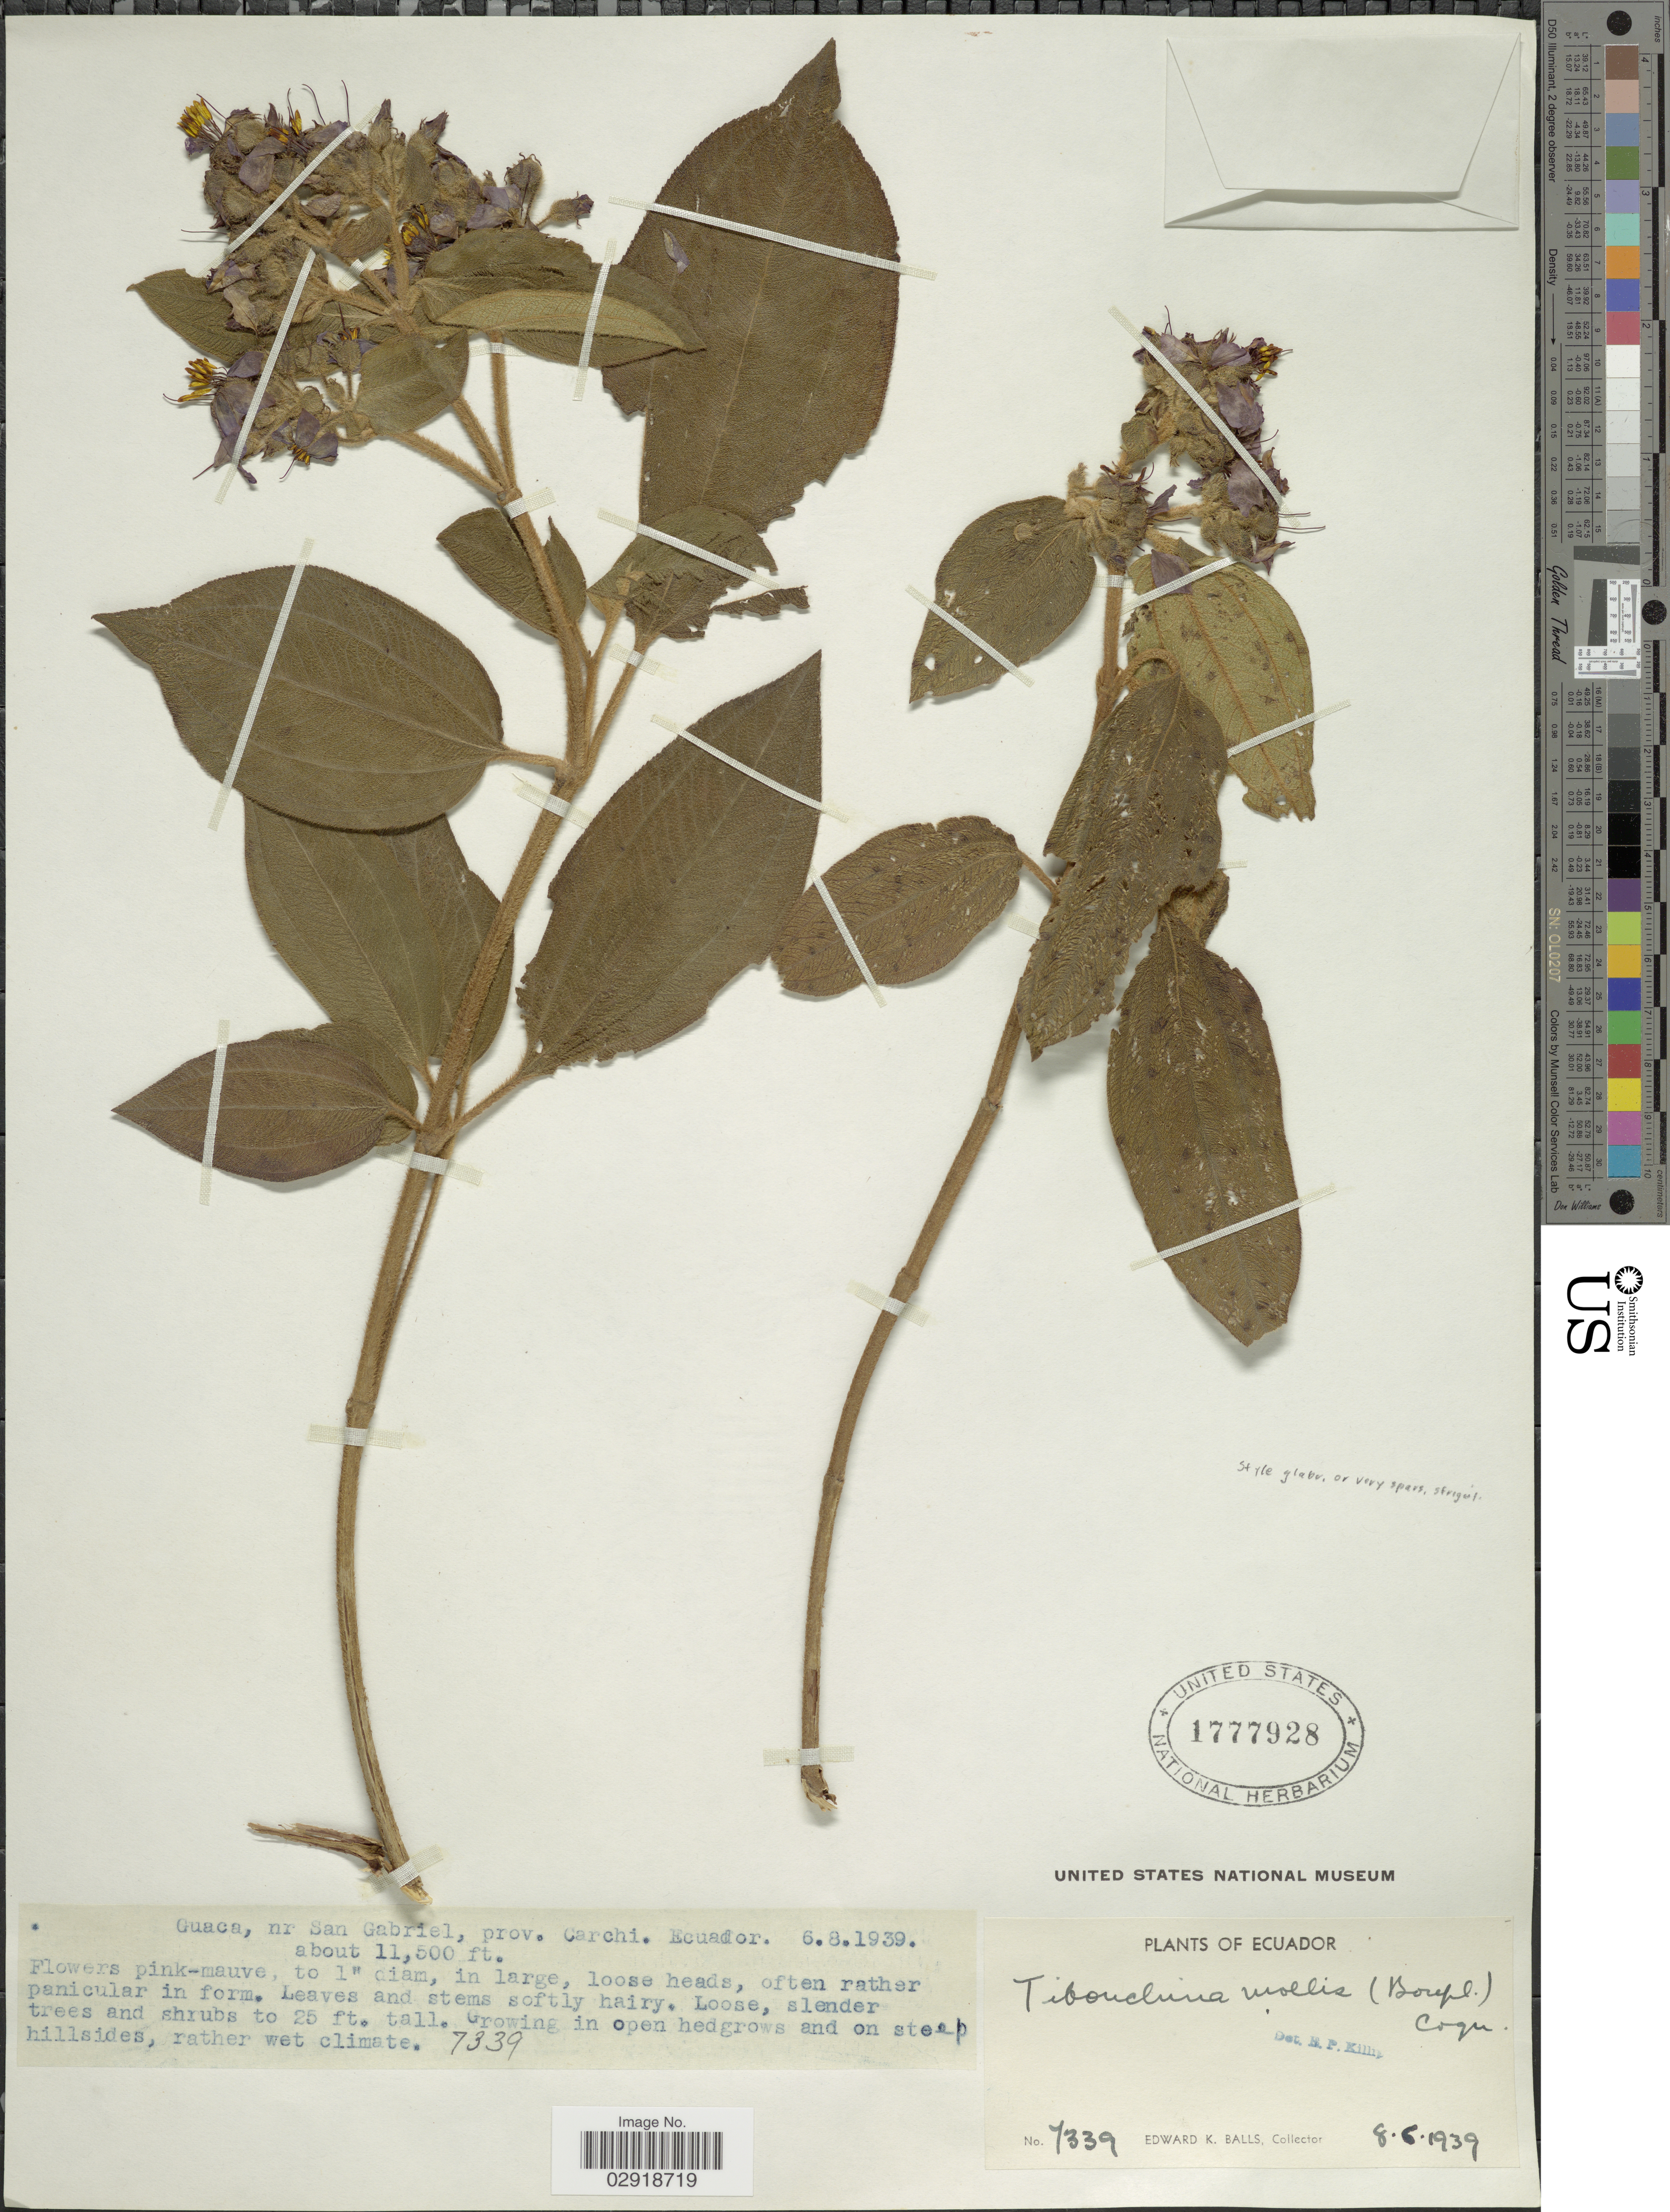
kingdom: Plantae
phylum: Tracheophyta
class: Magnoliopsida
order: Myrtales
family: Melastomataceae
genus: Chaetogastra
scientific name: Chaetogastra mollis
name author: (Bonpl.) DC.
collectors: E. K. Balls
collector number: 7339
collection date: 1939-06-08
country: Ecuador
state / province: Carchi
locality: Guaca, nr San Gabriel.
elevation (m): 3505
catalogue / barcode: US 1777928